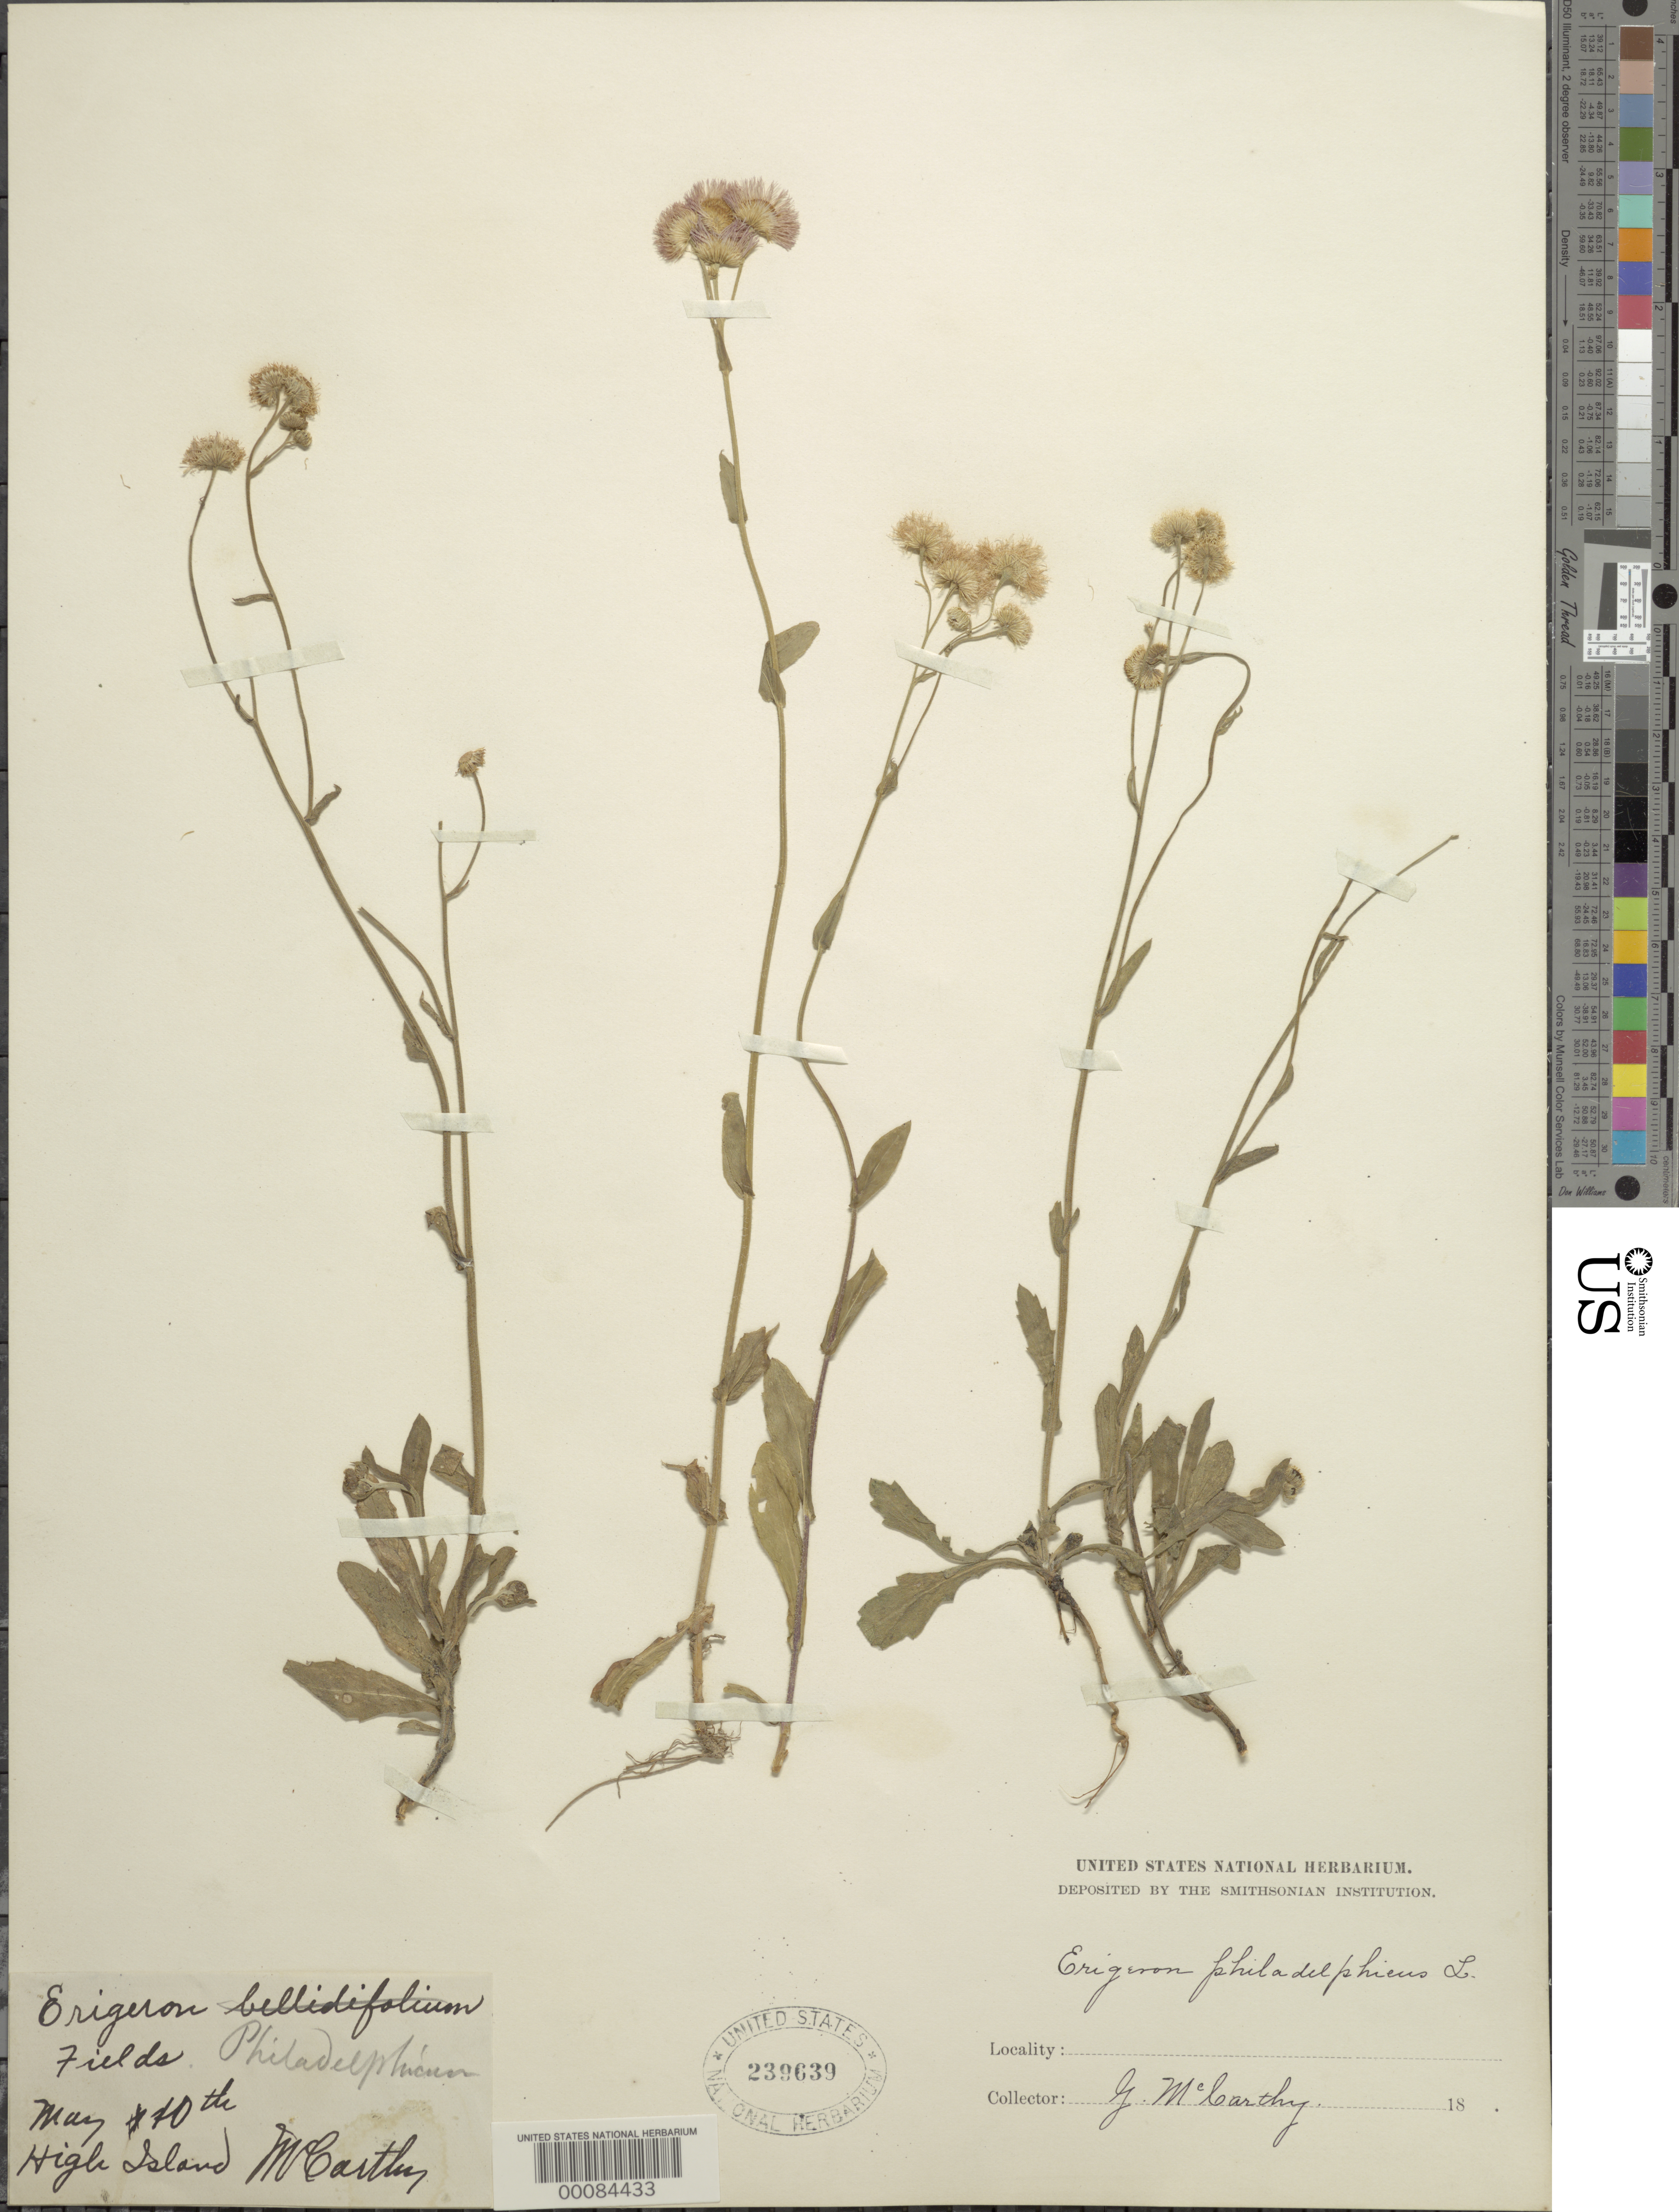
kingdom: Plantae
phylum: Tracheophyta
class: Magnoliopsida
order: Asterales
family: Asteraceae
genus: Erigeron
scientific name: Erigeron philadelphicus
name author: L.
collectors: G. McCarthy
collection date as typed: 10 May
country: United States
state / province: Maryland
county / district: Montgomery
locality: High Island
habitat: Field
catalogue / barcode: US 239639